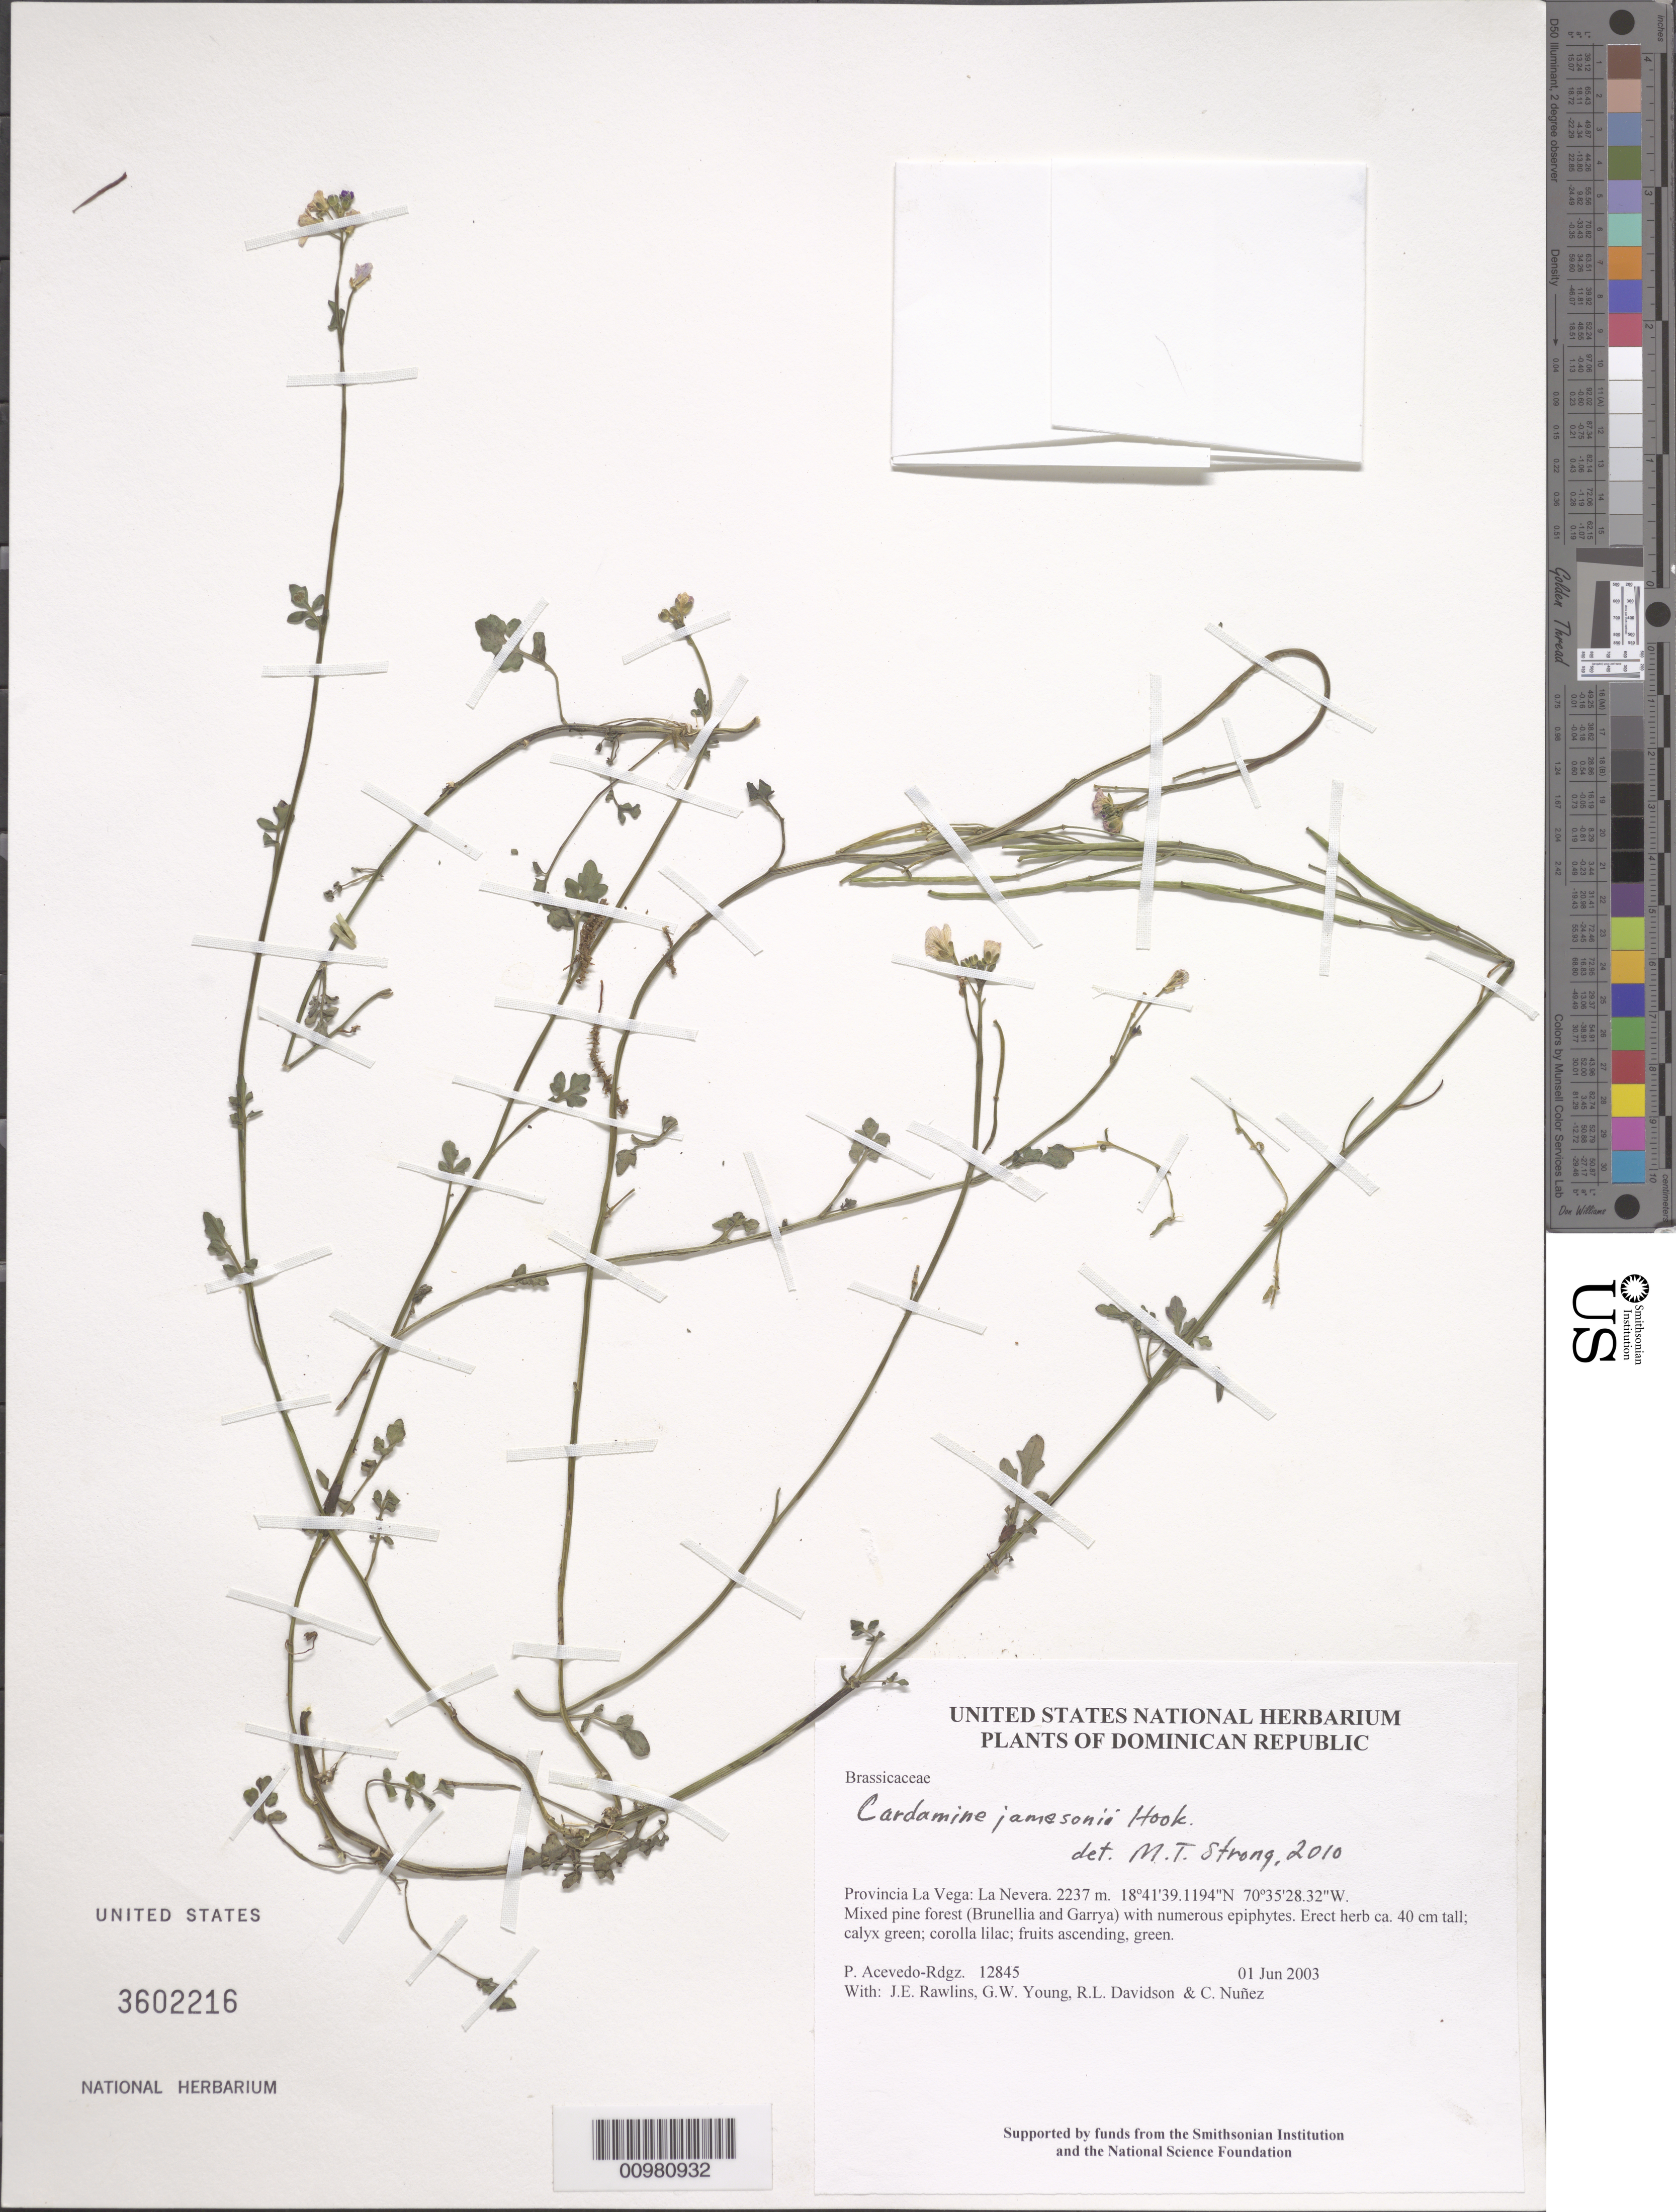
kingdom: Plantae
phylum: Tracheophyta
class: Magnoliopsida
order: Brassicales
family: Brassicaceae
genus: Cardamine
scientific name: Cardamine jamesonii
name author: Hook.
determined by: Strong, M. T., (US), Smithsonian Institution - National Museum of Natural History (UNITED STATES)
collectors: P. Acevedo-Rodr., J. Rawlins, G. Young, R. Davidson & C. Nunez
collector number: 12845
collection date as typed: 01 Jun 2003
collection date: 2003-06-01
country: Dominican Republic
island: Hispaniola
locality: Provincia La Vega: La Nevera.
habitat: Mixed pine forest (Brunellia and Garrya) with numerous epiphytes.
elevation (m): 2237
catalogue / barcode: US 3602216